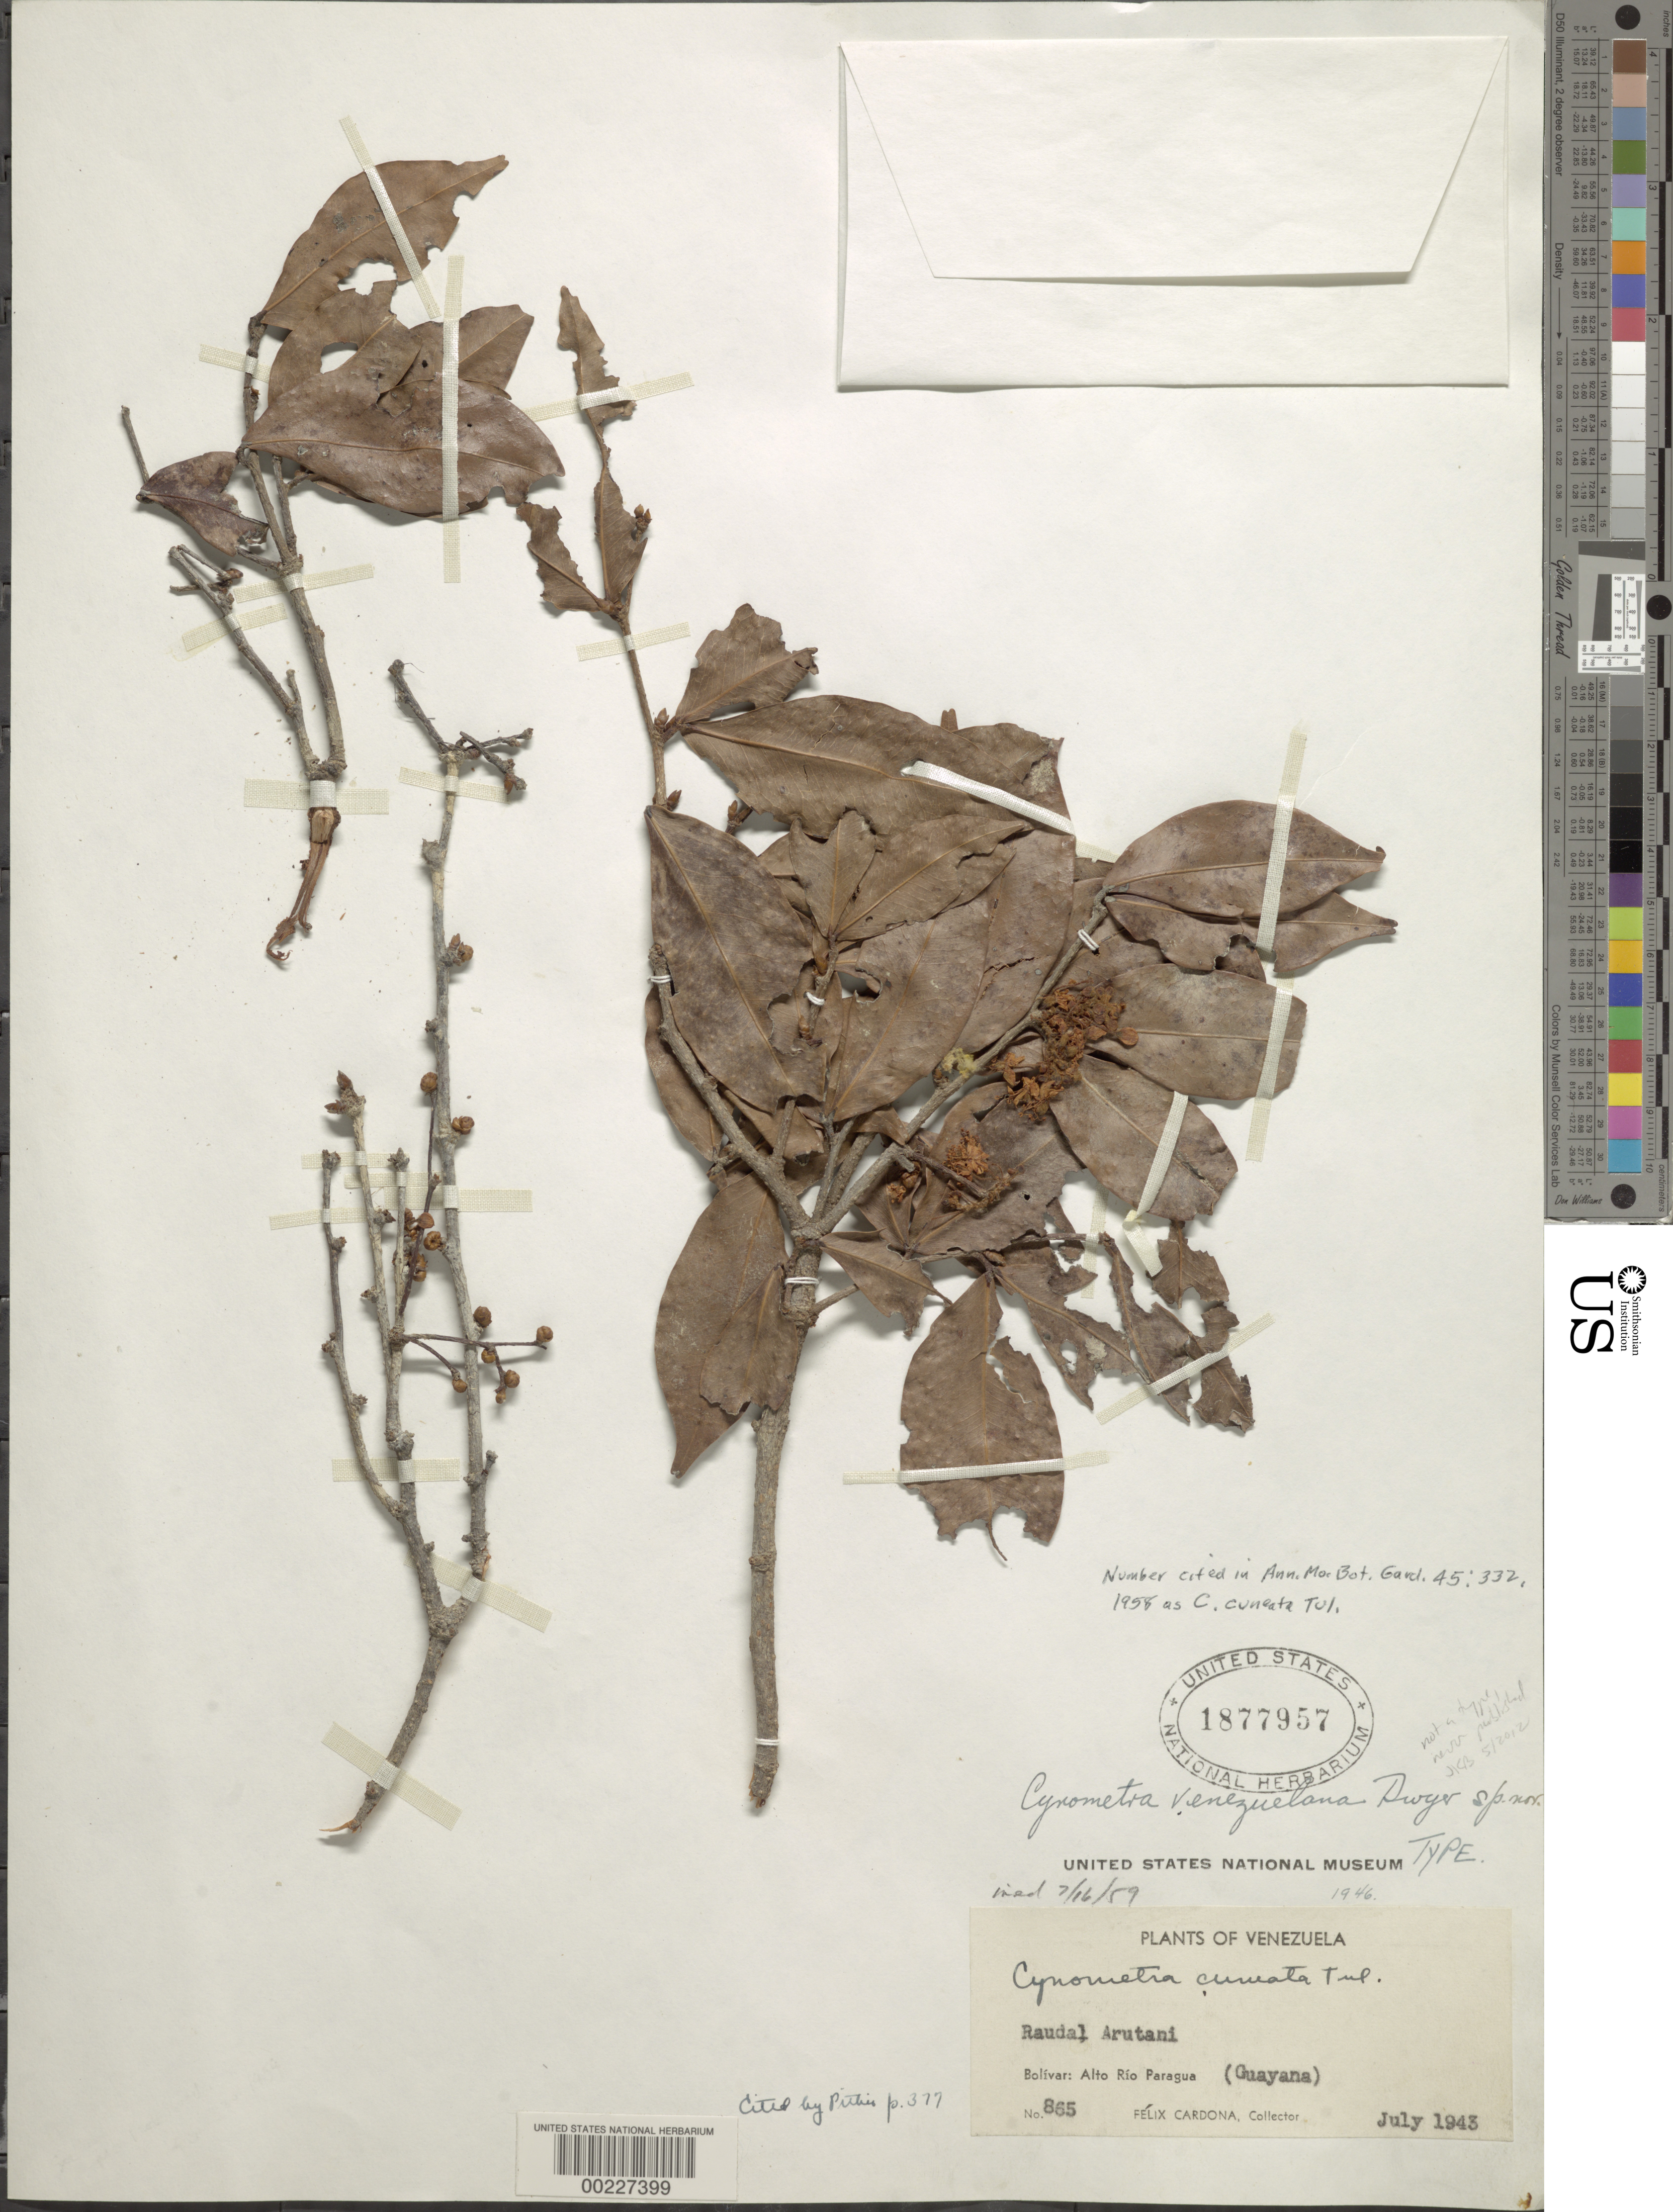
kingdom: Plantae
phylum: Tracheophyta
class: Magnoliopsida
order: Fabales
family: Fabaceae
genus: Cynometra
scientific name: Cynometra cuneata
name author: Tul.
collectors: F. Cardona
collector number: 865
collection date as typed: Jul 1943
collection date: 1943-07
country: Venezuela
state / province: Bolivar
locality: Alto rio paragua (guyana)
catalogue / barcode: US 1877957